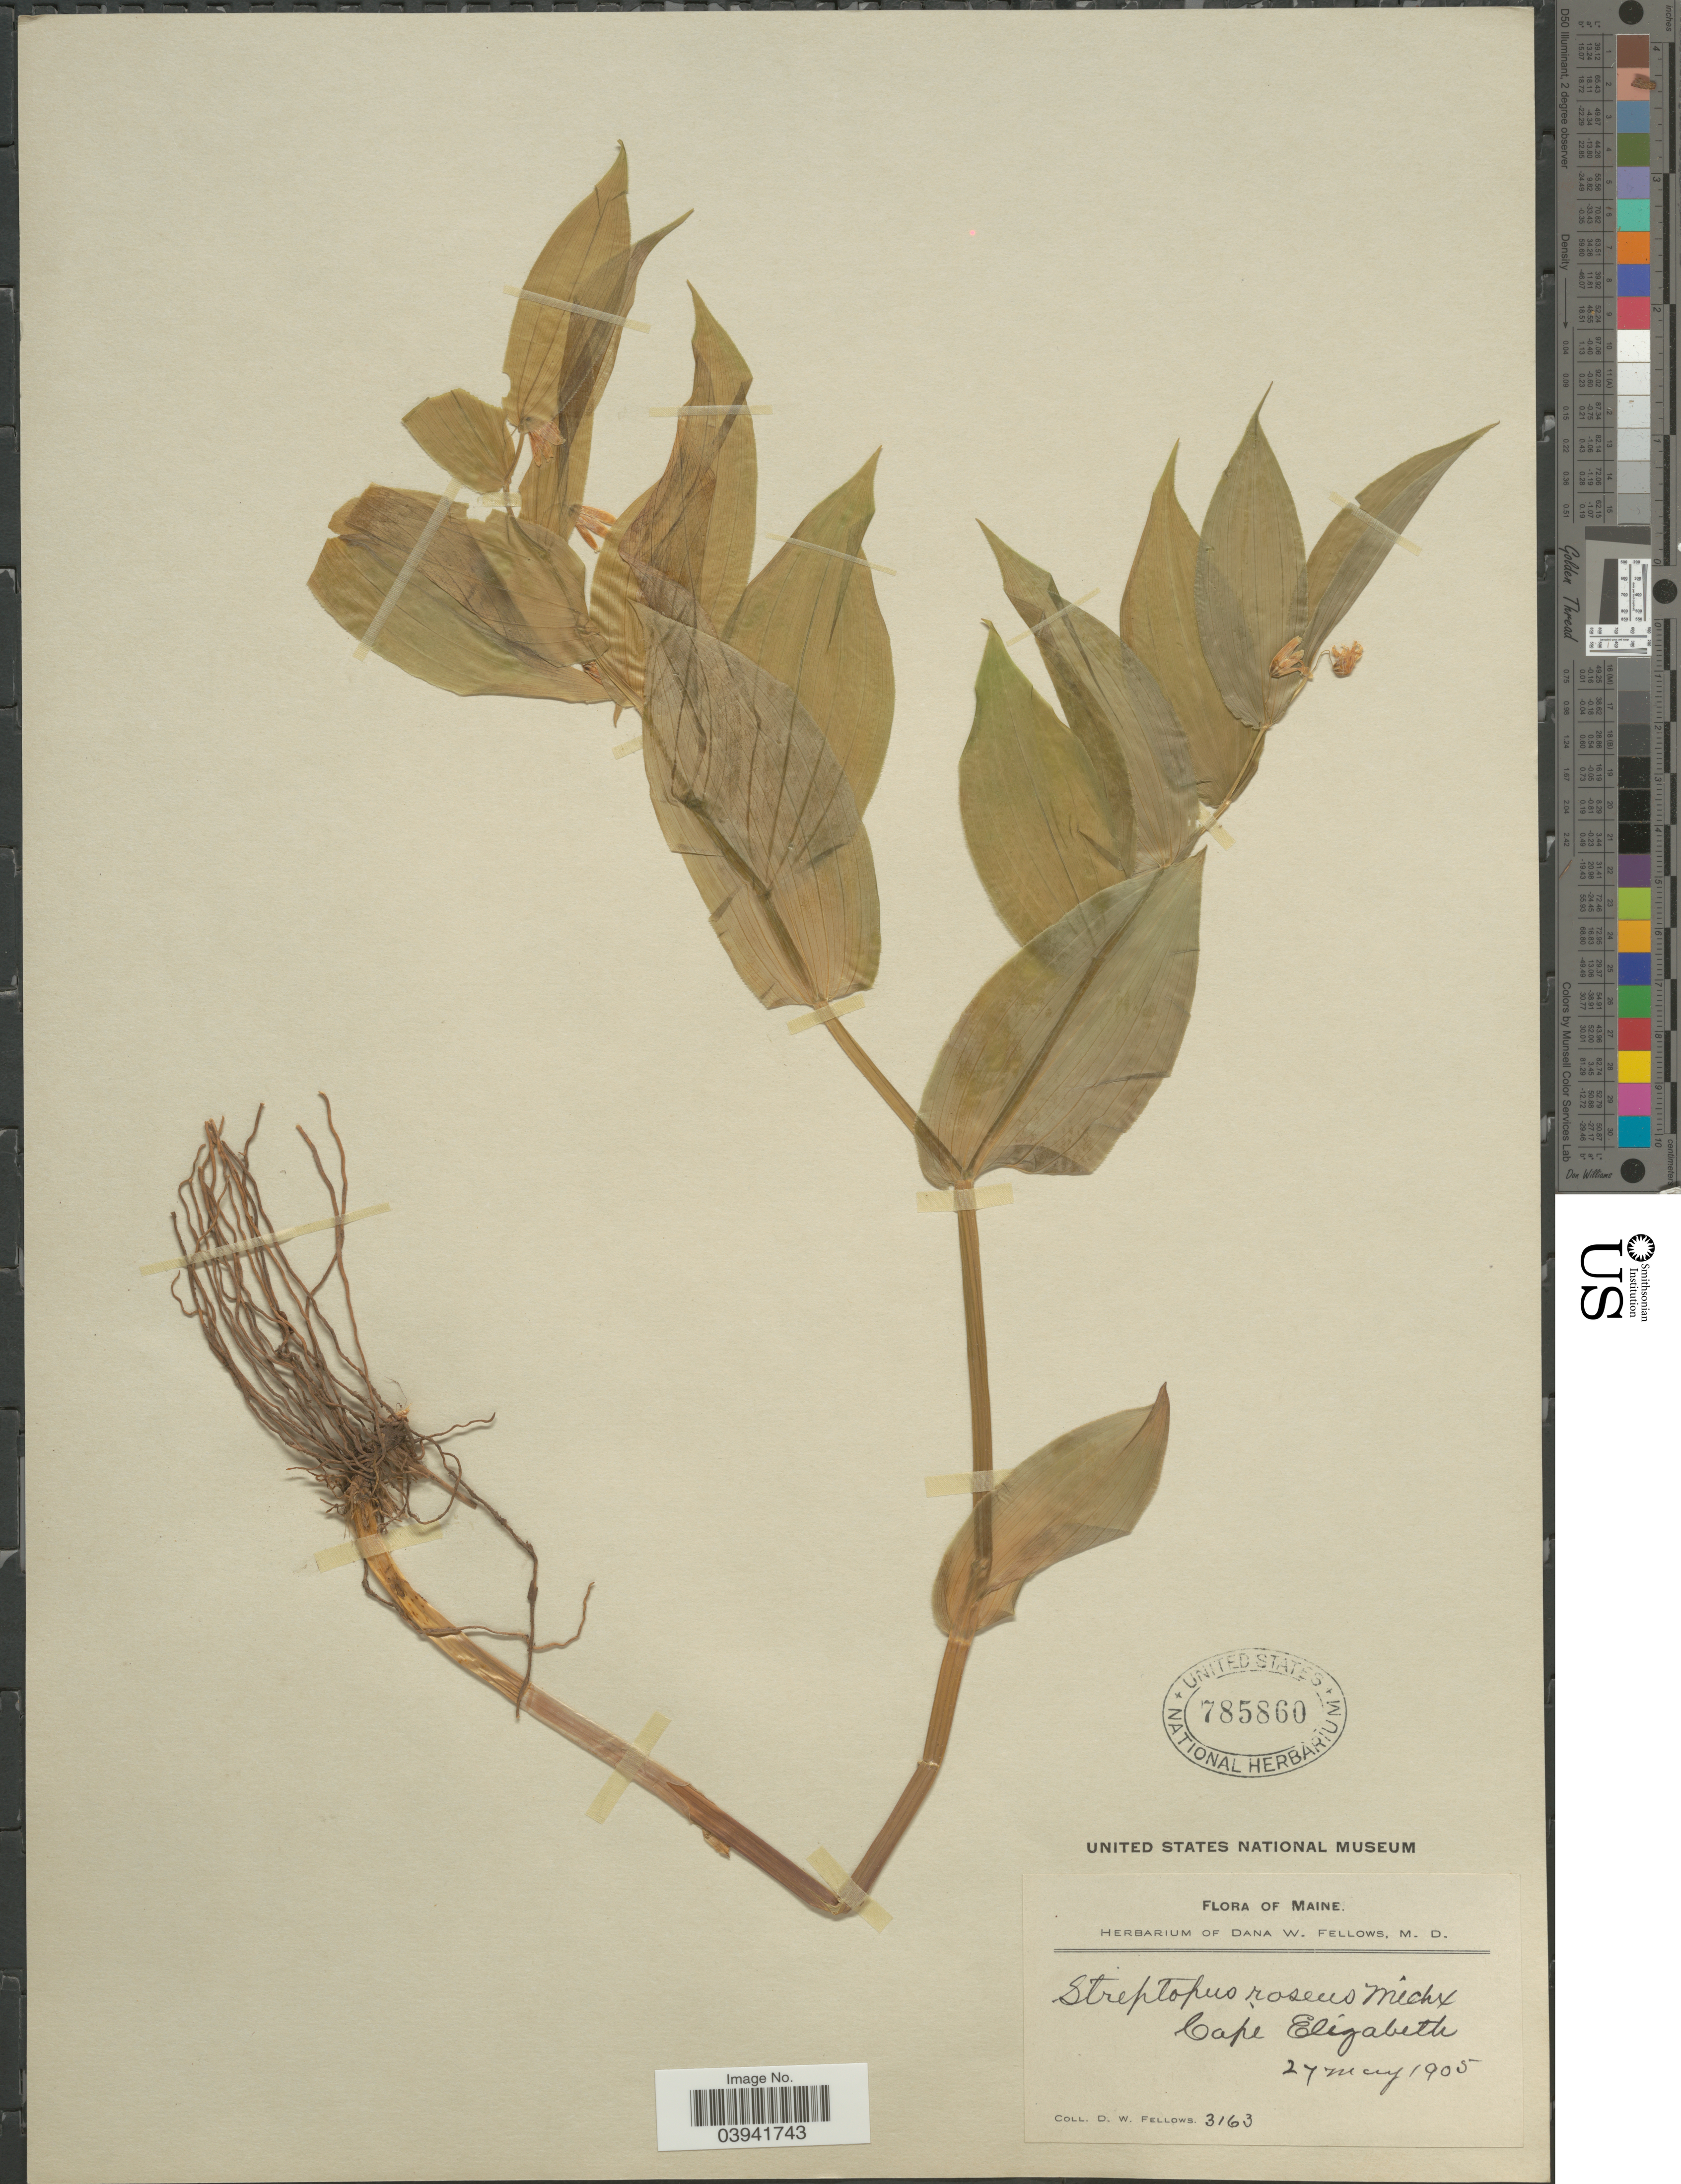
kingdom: Plantae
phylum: Tracheophyta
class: Liliopsida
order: Liliales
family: Liliaceae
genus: Streptopus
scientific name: Streptopus roseus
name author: Michx.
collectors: D. W. Fellows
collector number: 3163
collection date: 1905-05-27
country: United States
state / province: Maine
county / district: Cumberland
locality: Cape Elizabeth.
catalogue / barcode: US 785860